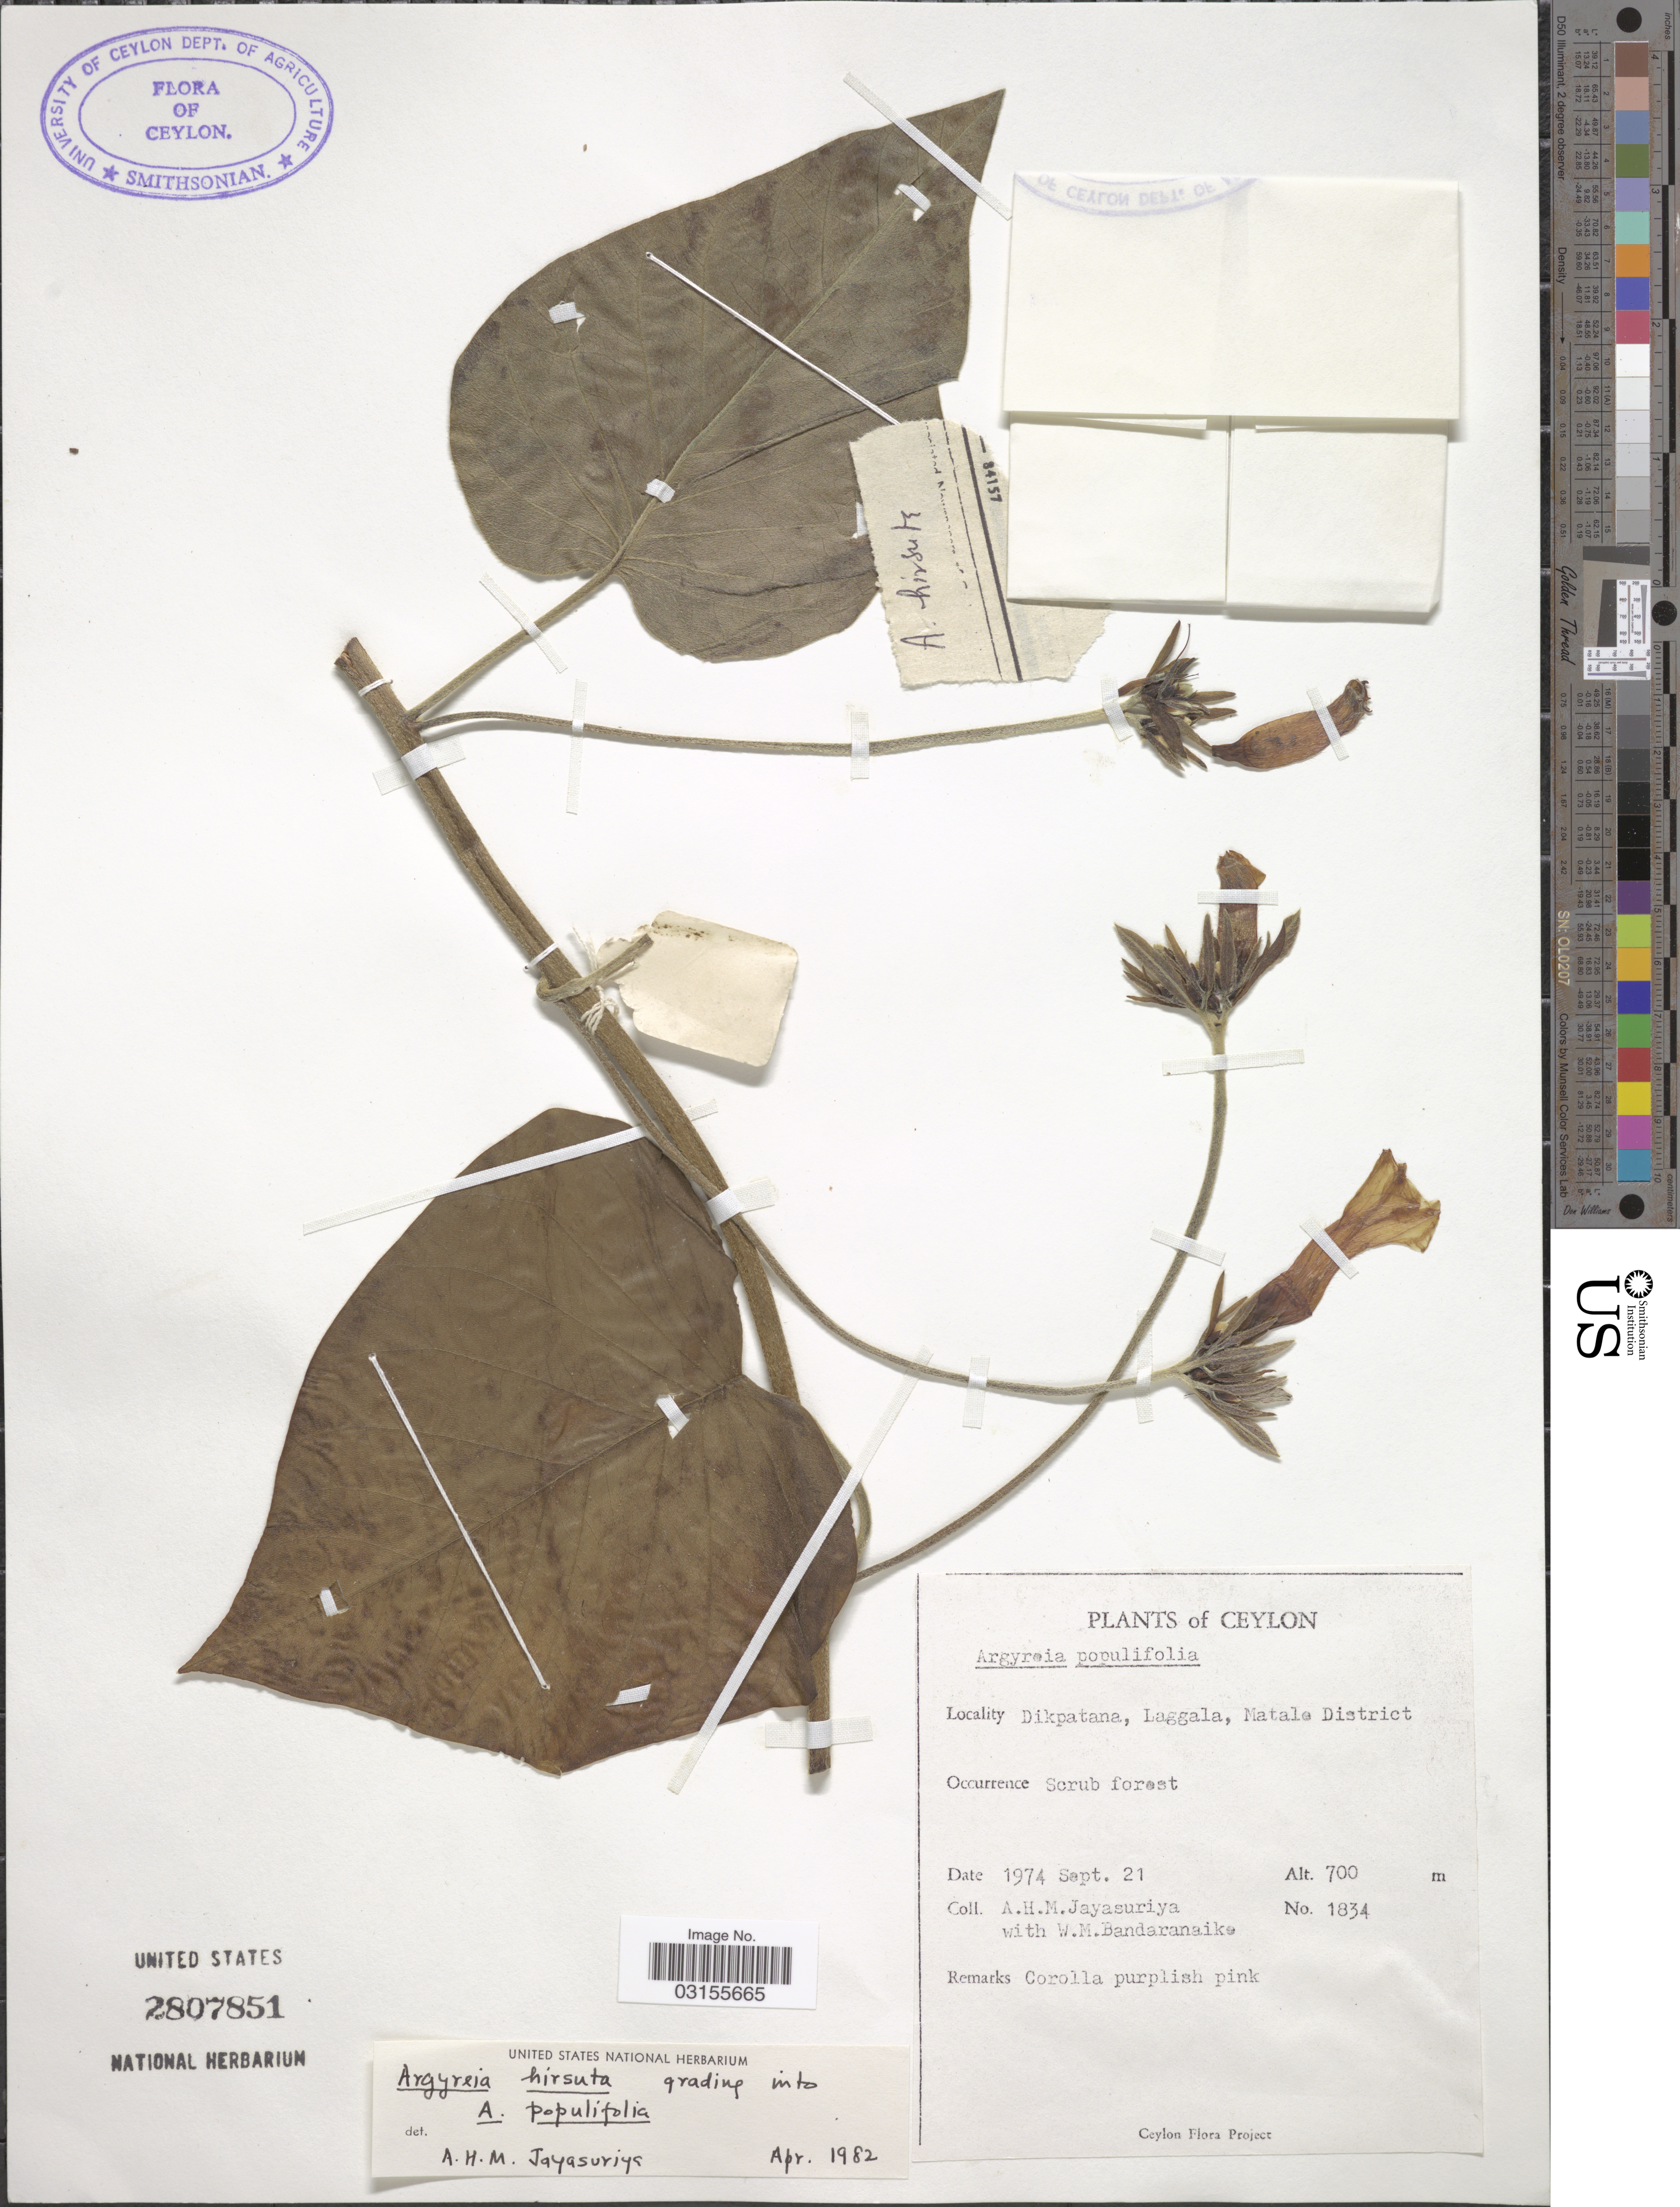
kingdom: Plantae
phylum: Tracheophyta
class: Magnoliopsida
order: Solanales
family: Convolvulaceae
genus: Argyreia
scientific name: Argyreia hirsuta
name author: Arn.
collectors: A. H. Jayasuriya & W. Bandaranayake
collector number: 1834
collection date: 1974-09-21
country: Sri Lanka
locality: Ceylon. Dikpatana, Laggala, Matale District.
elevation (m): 700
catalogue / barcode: US 2807851